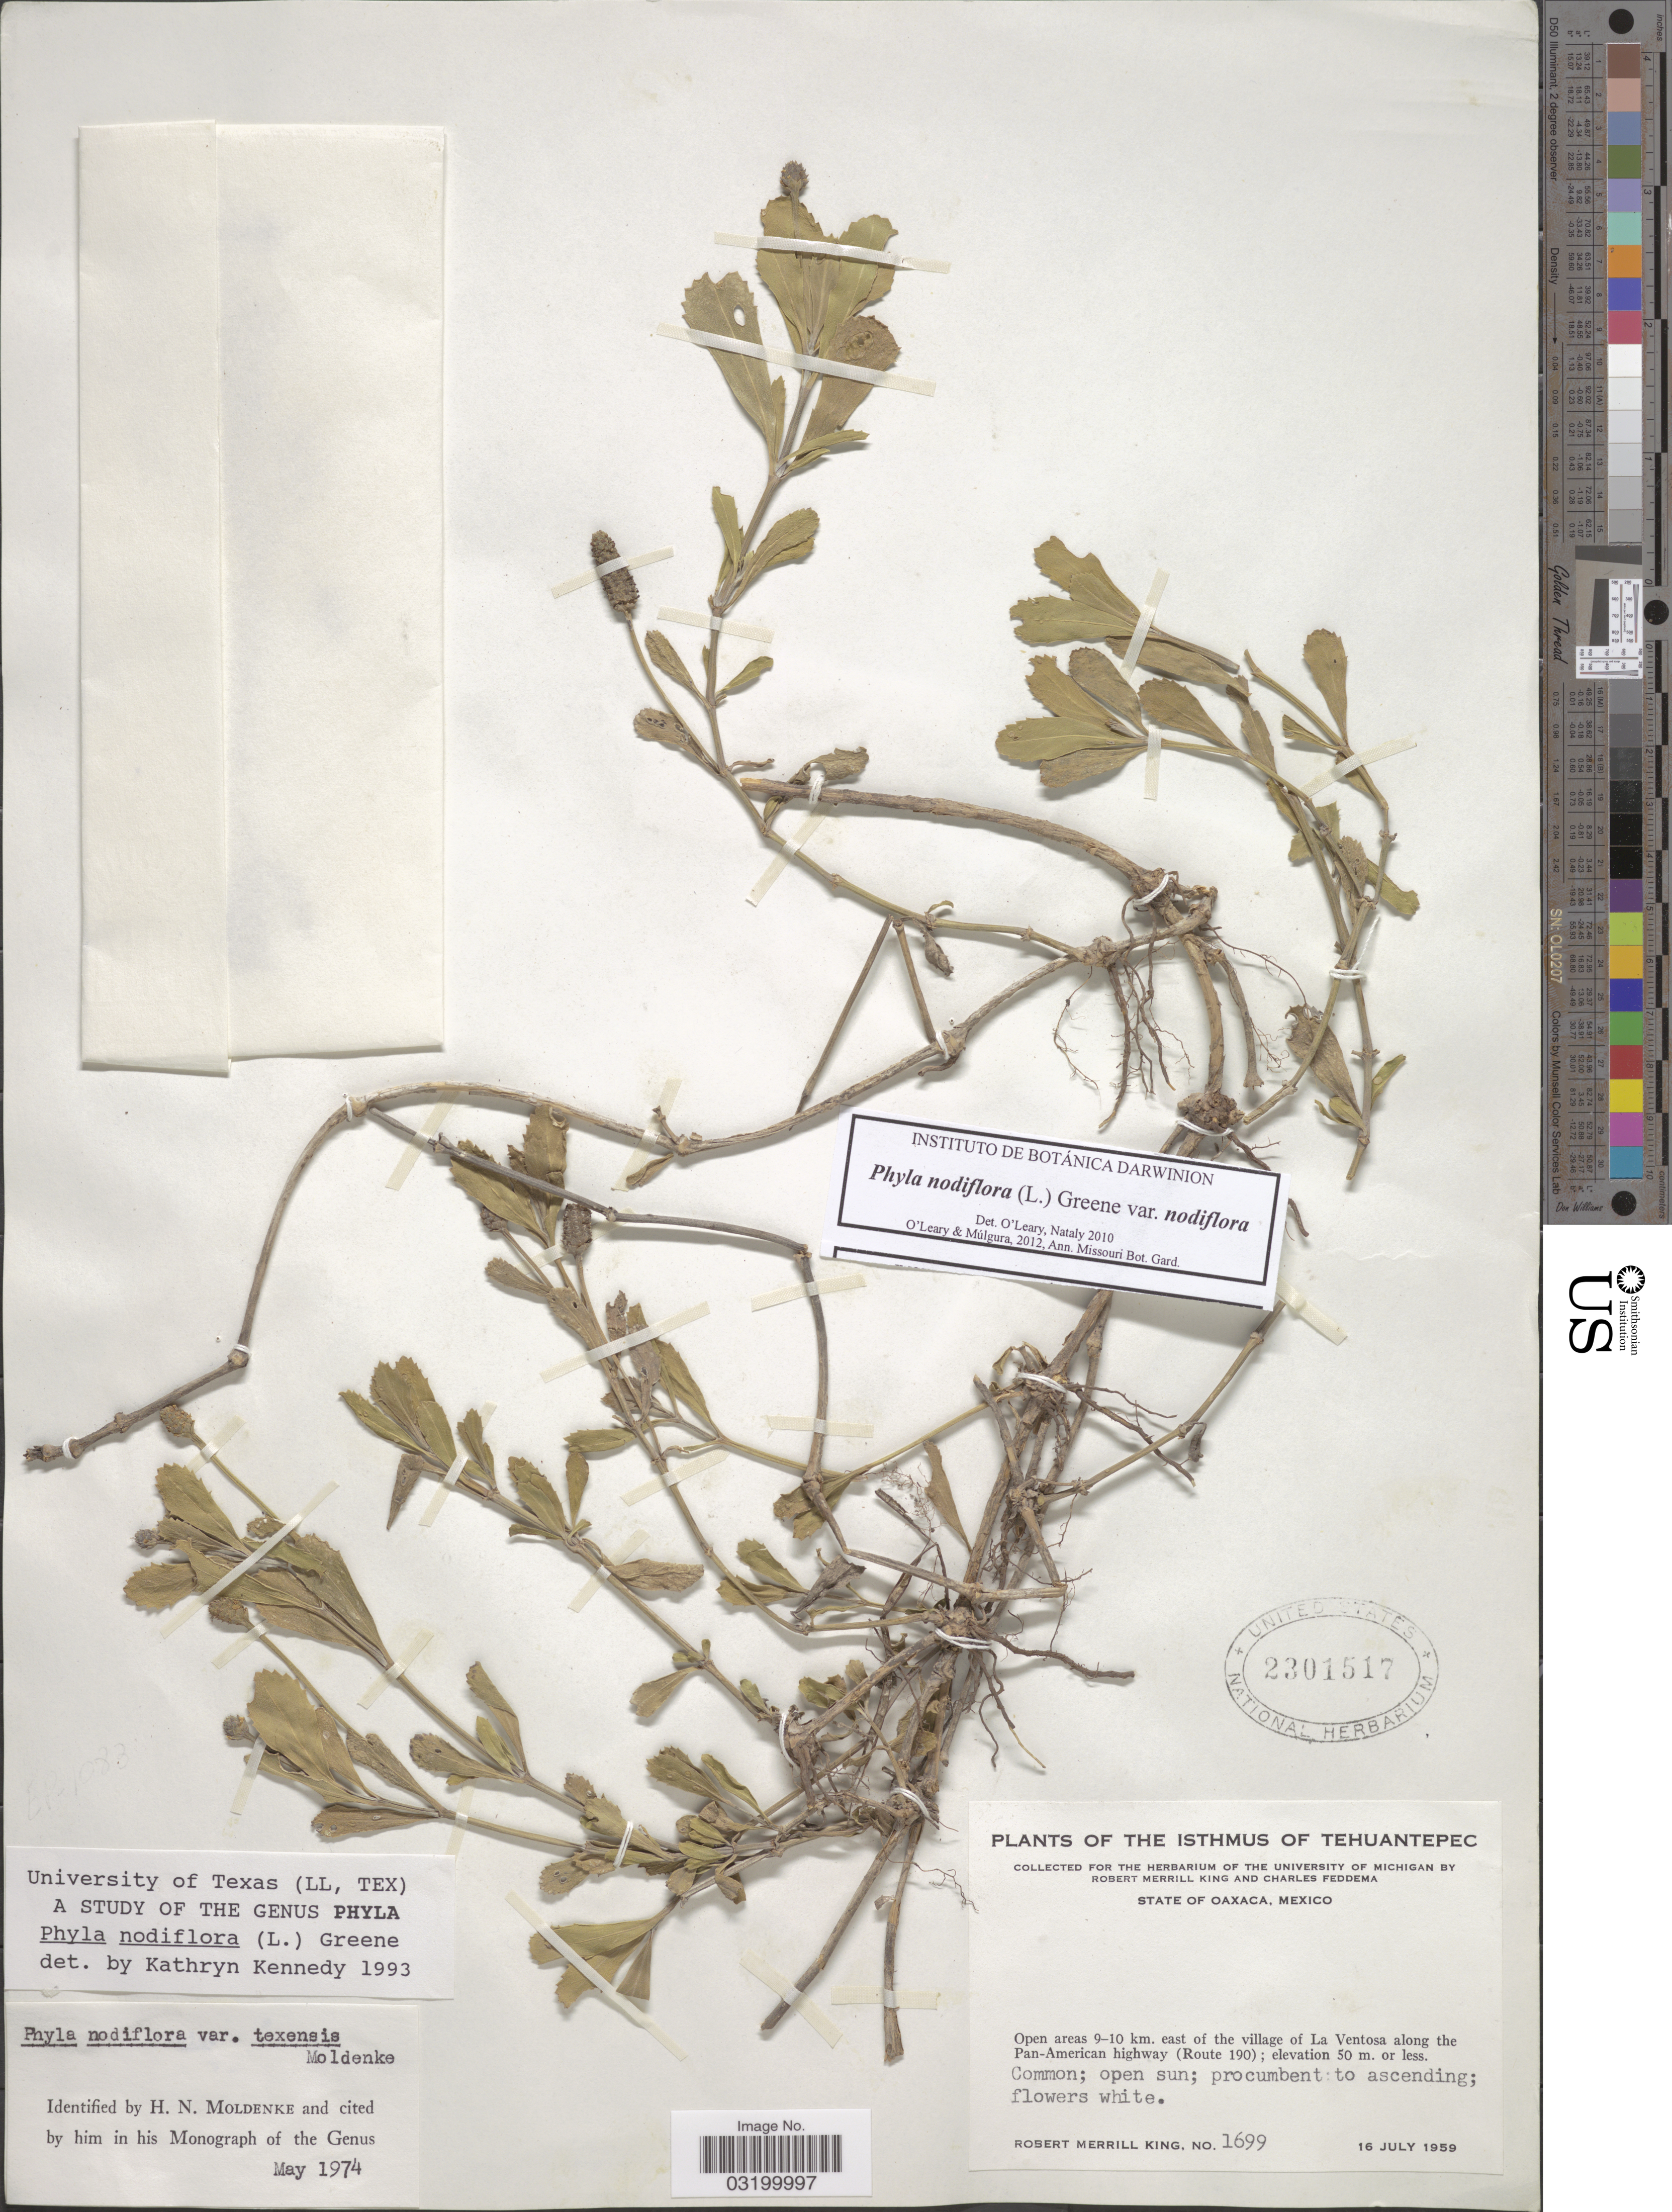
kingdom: Plantae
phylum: Tracheophyta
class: Magnoliopsida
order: Lamiales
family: Verbenaceae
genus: Phyla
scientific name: Phyla nodiflora var. nodiflora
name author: (L.) Greene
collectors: R. M. King & C. Feddema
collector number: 1699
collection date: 1959-07-16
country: Mexico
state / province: Oaxaca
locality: The Isthmus of Tehuantepec. Open areas 9-10 km. east of the village of La Ventosa along the Pan-American highway (Route 190).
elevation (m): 50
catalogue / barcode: US 2301517